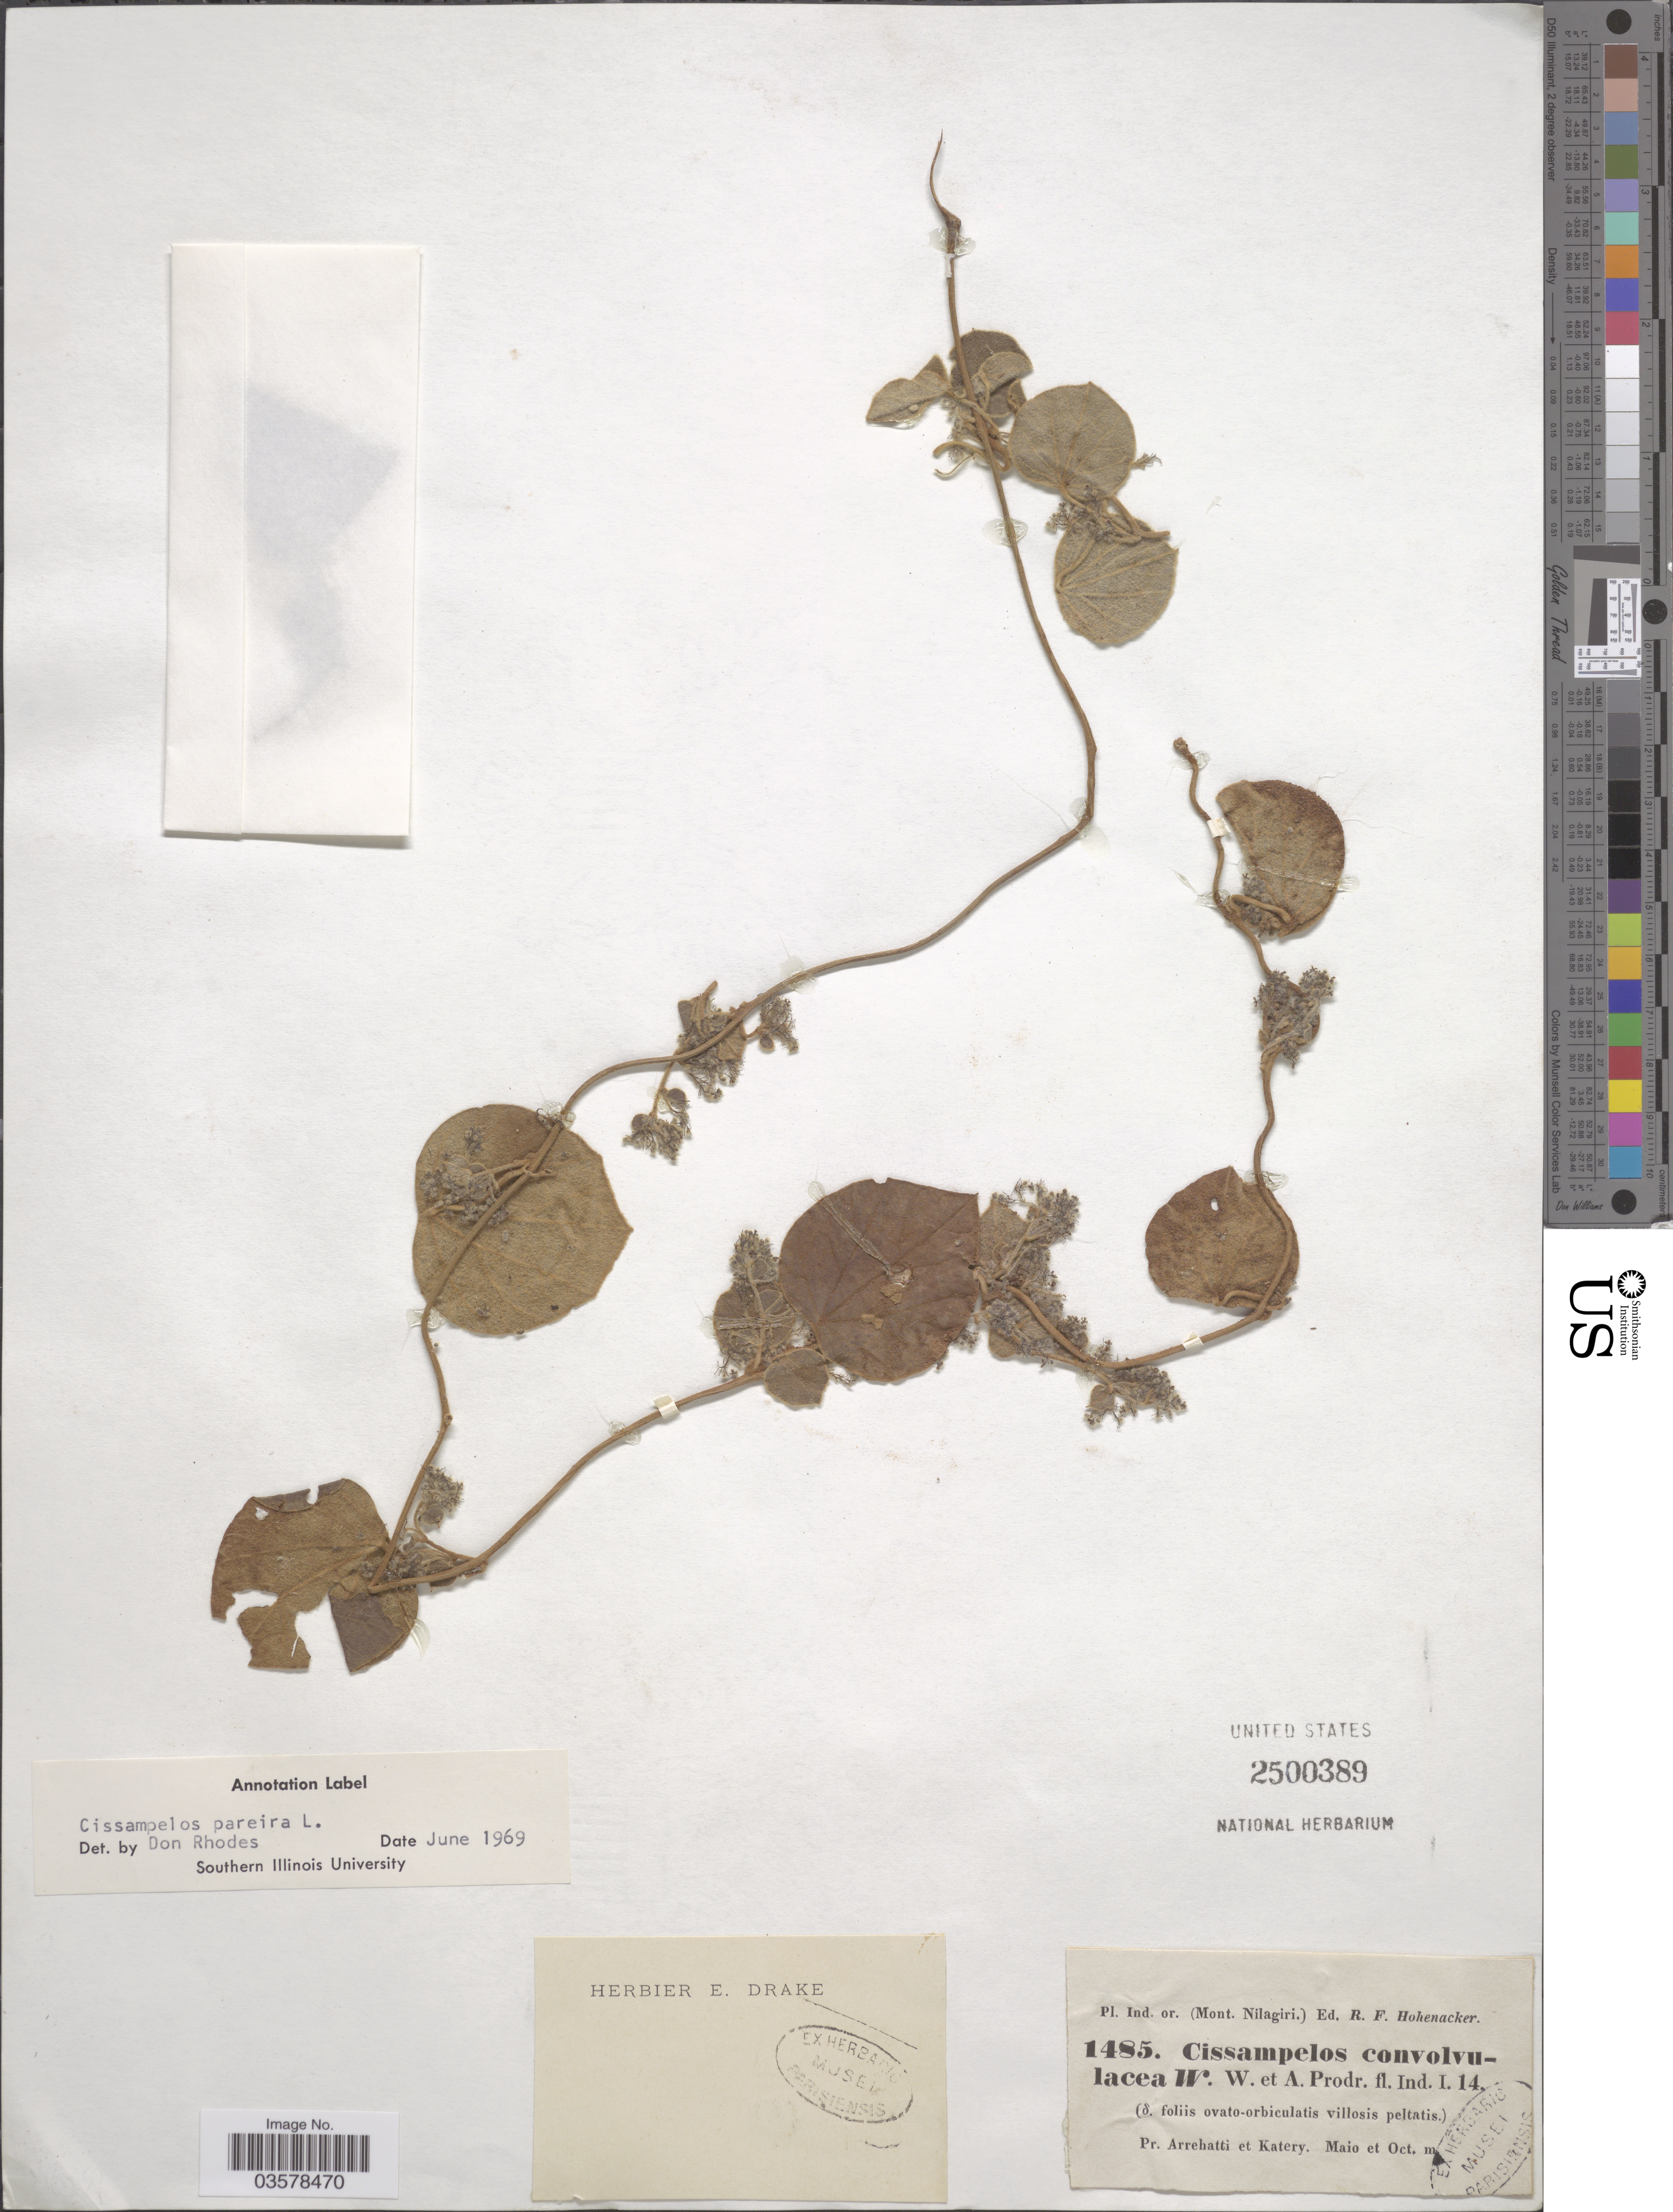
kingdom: Plantae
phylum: Tracheophyta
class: Magnoliopsida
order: Ranunculales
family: Menispermaceae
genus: Cissampelos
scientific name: Cissampelos pareira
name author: L.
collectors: R. F. Hohenacker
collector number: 1845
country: India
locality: Ind. or (Mont. Nilagiri). Pr. Arrehatti et Katery.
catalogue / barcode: US 2500389